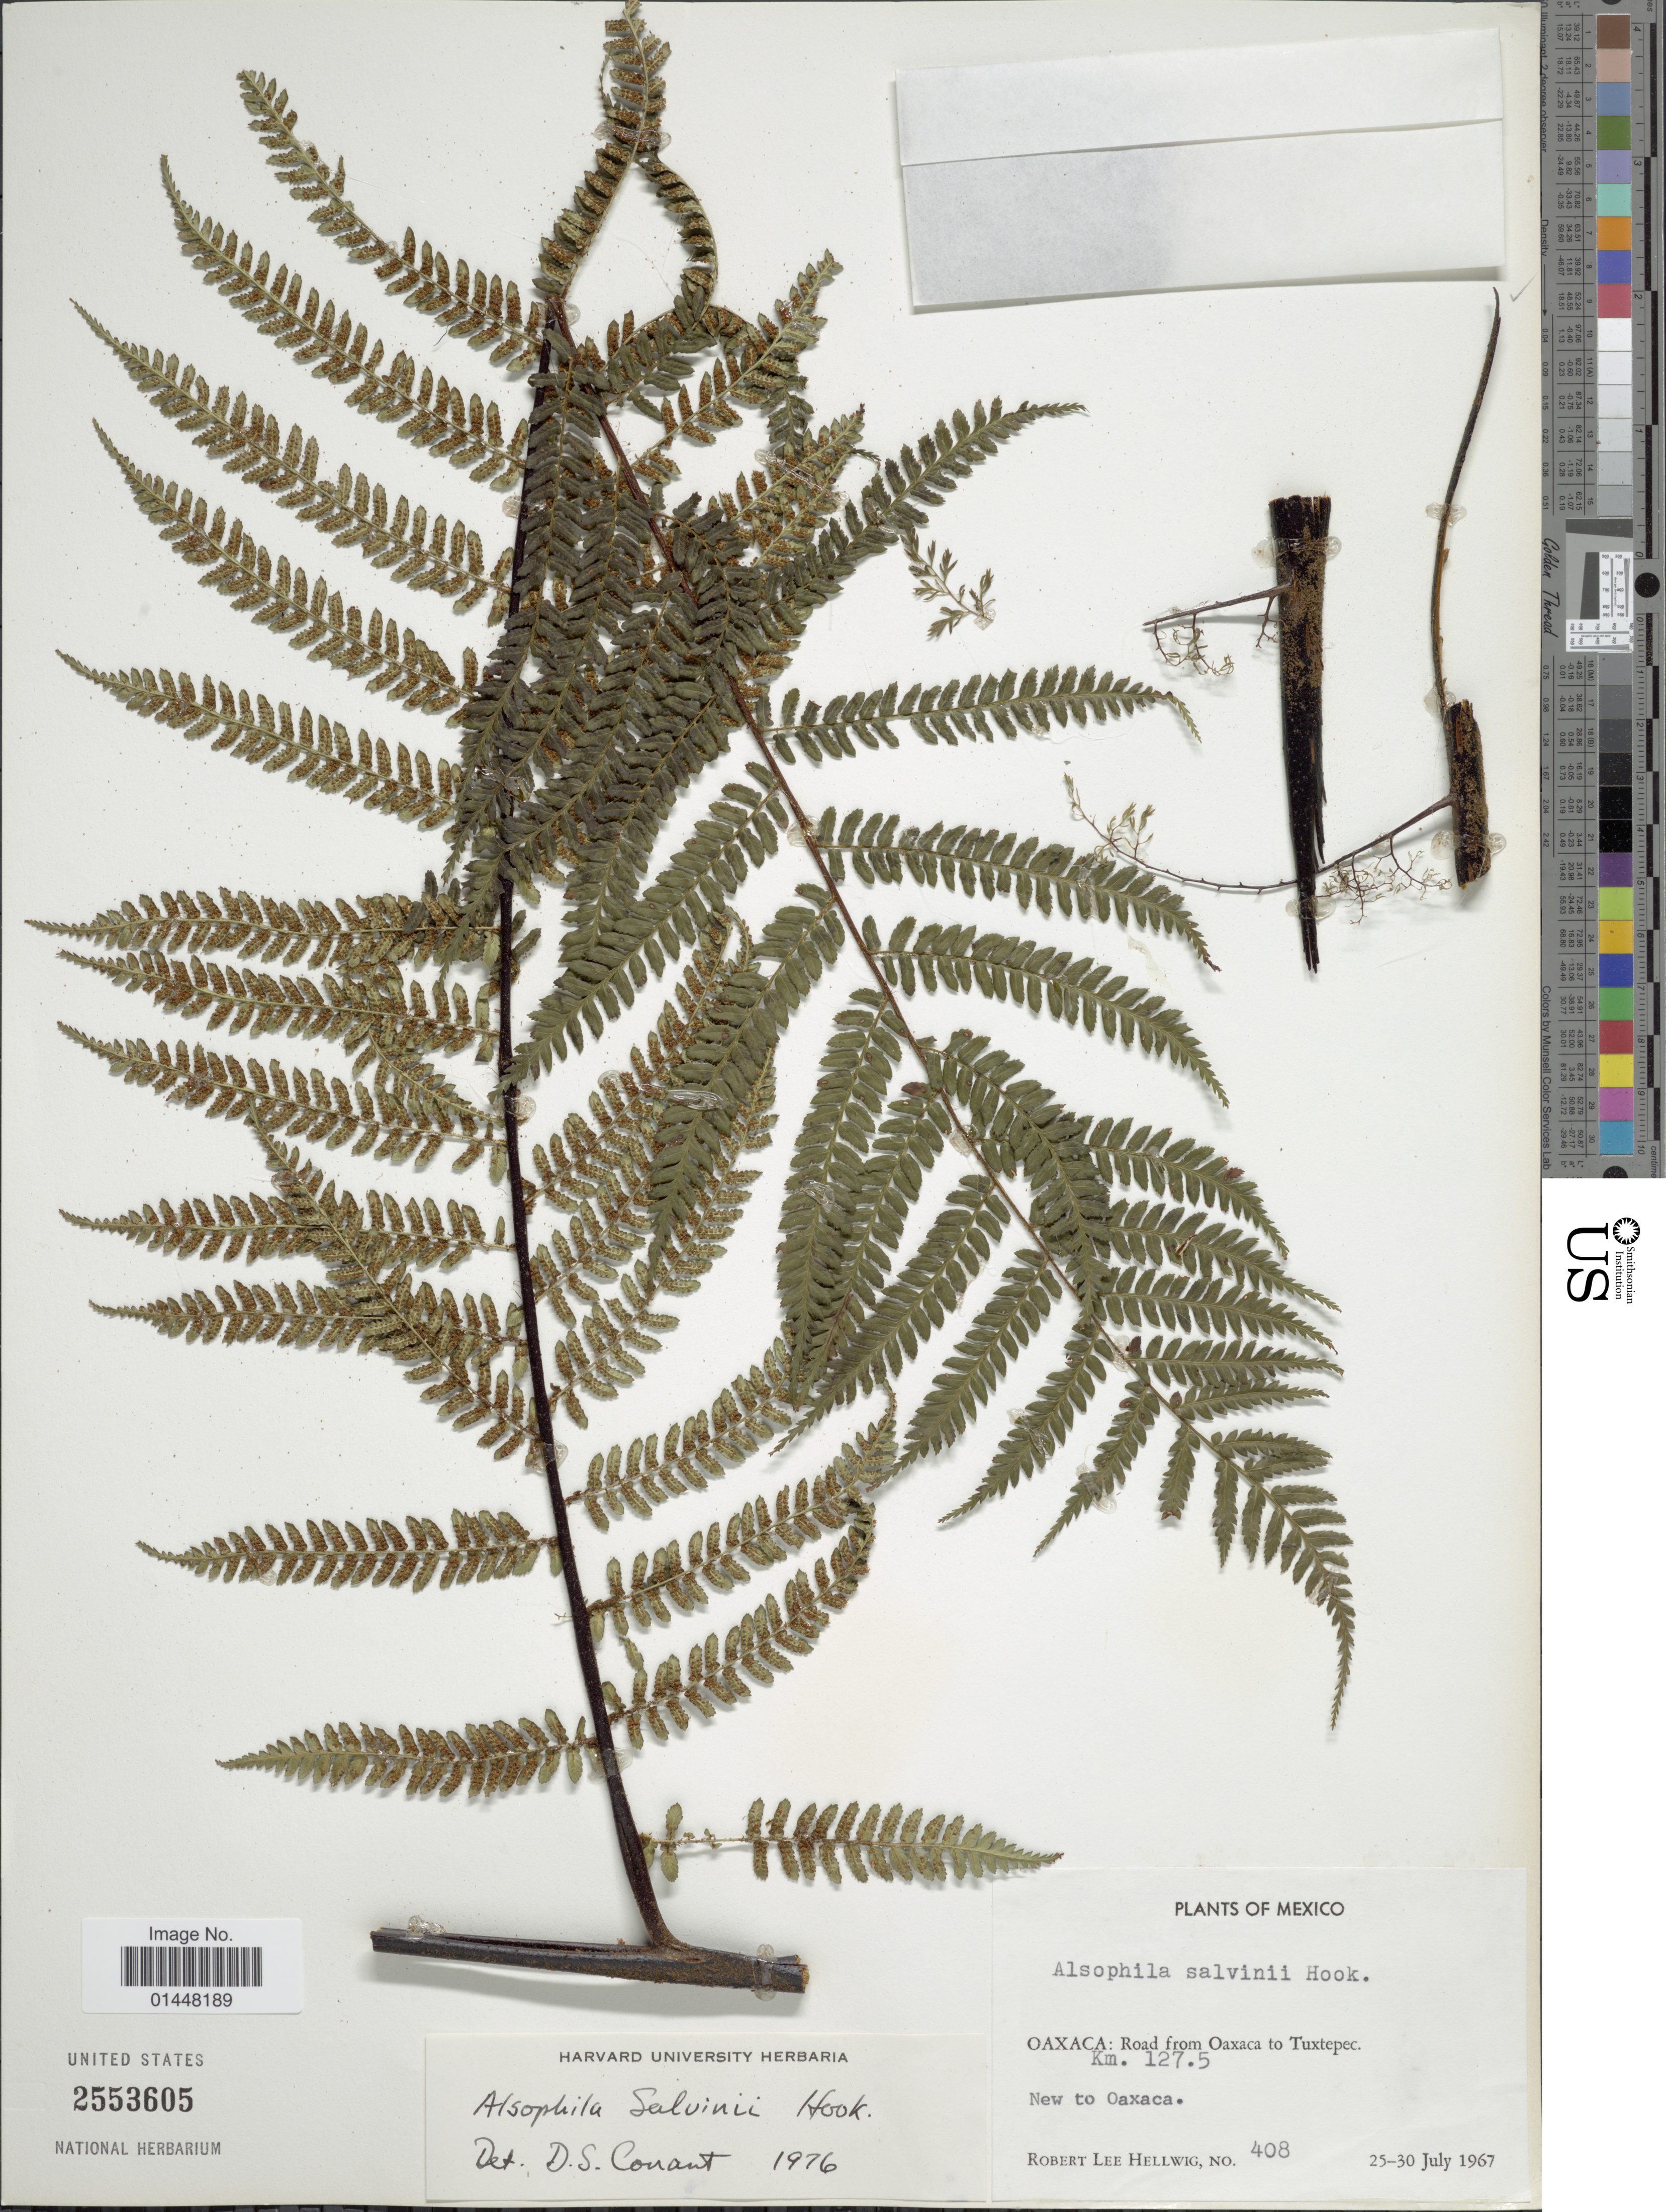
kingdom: Plantae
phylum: Tracheophyta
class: Polypodiopsida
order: Cyatheales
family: Cyatheaceae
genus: Gymnosphaera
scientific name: Gymnosphaera salvinii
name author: (Hook.)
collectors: R. Hellwig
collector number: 408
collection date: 1967-07-25/1967-07-30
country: Mexico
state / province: Oaxaca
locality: Road from Oaxaca to Tuxtepec. Km. 127.5 New to Oaxaca.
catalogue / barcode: US 2553605